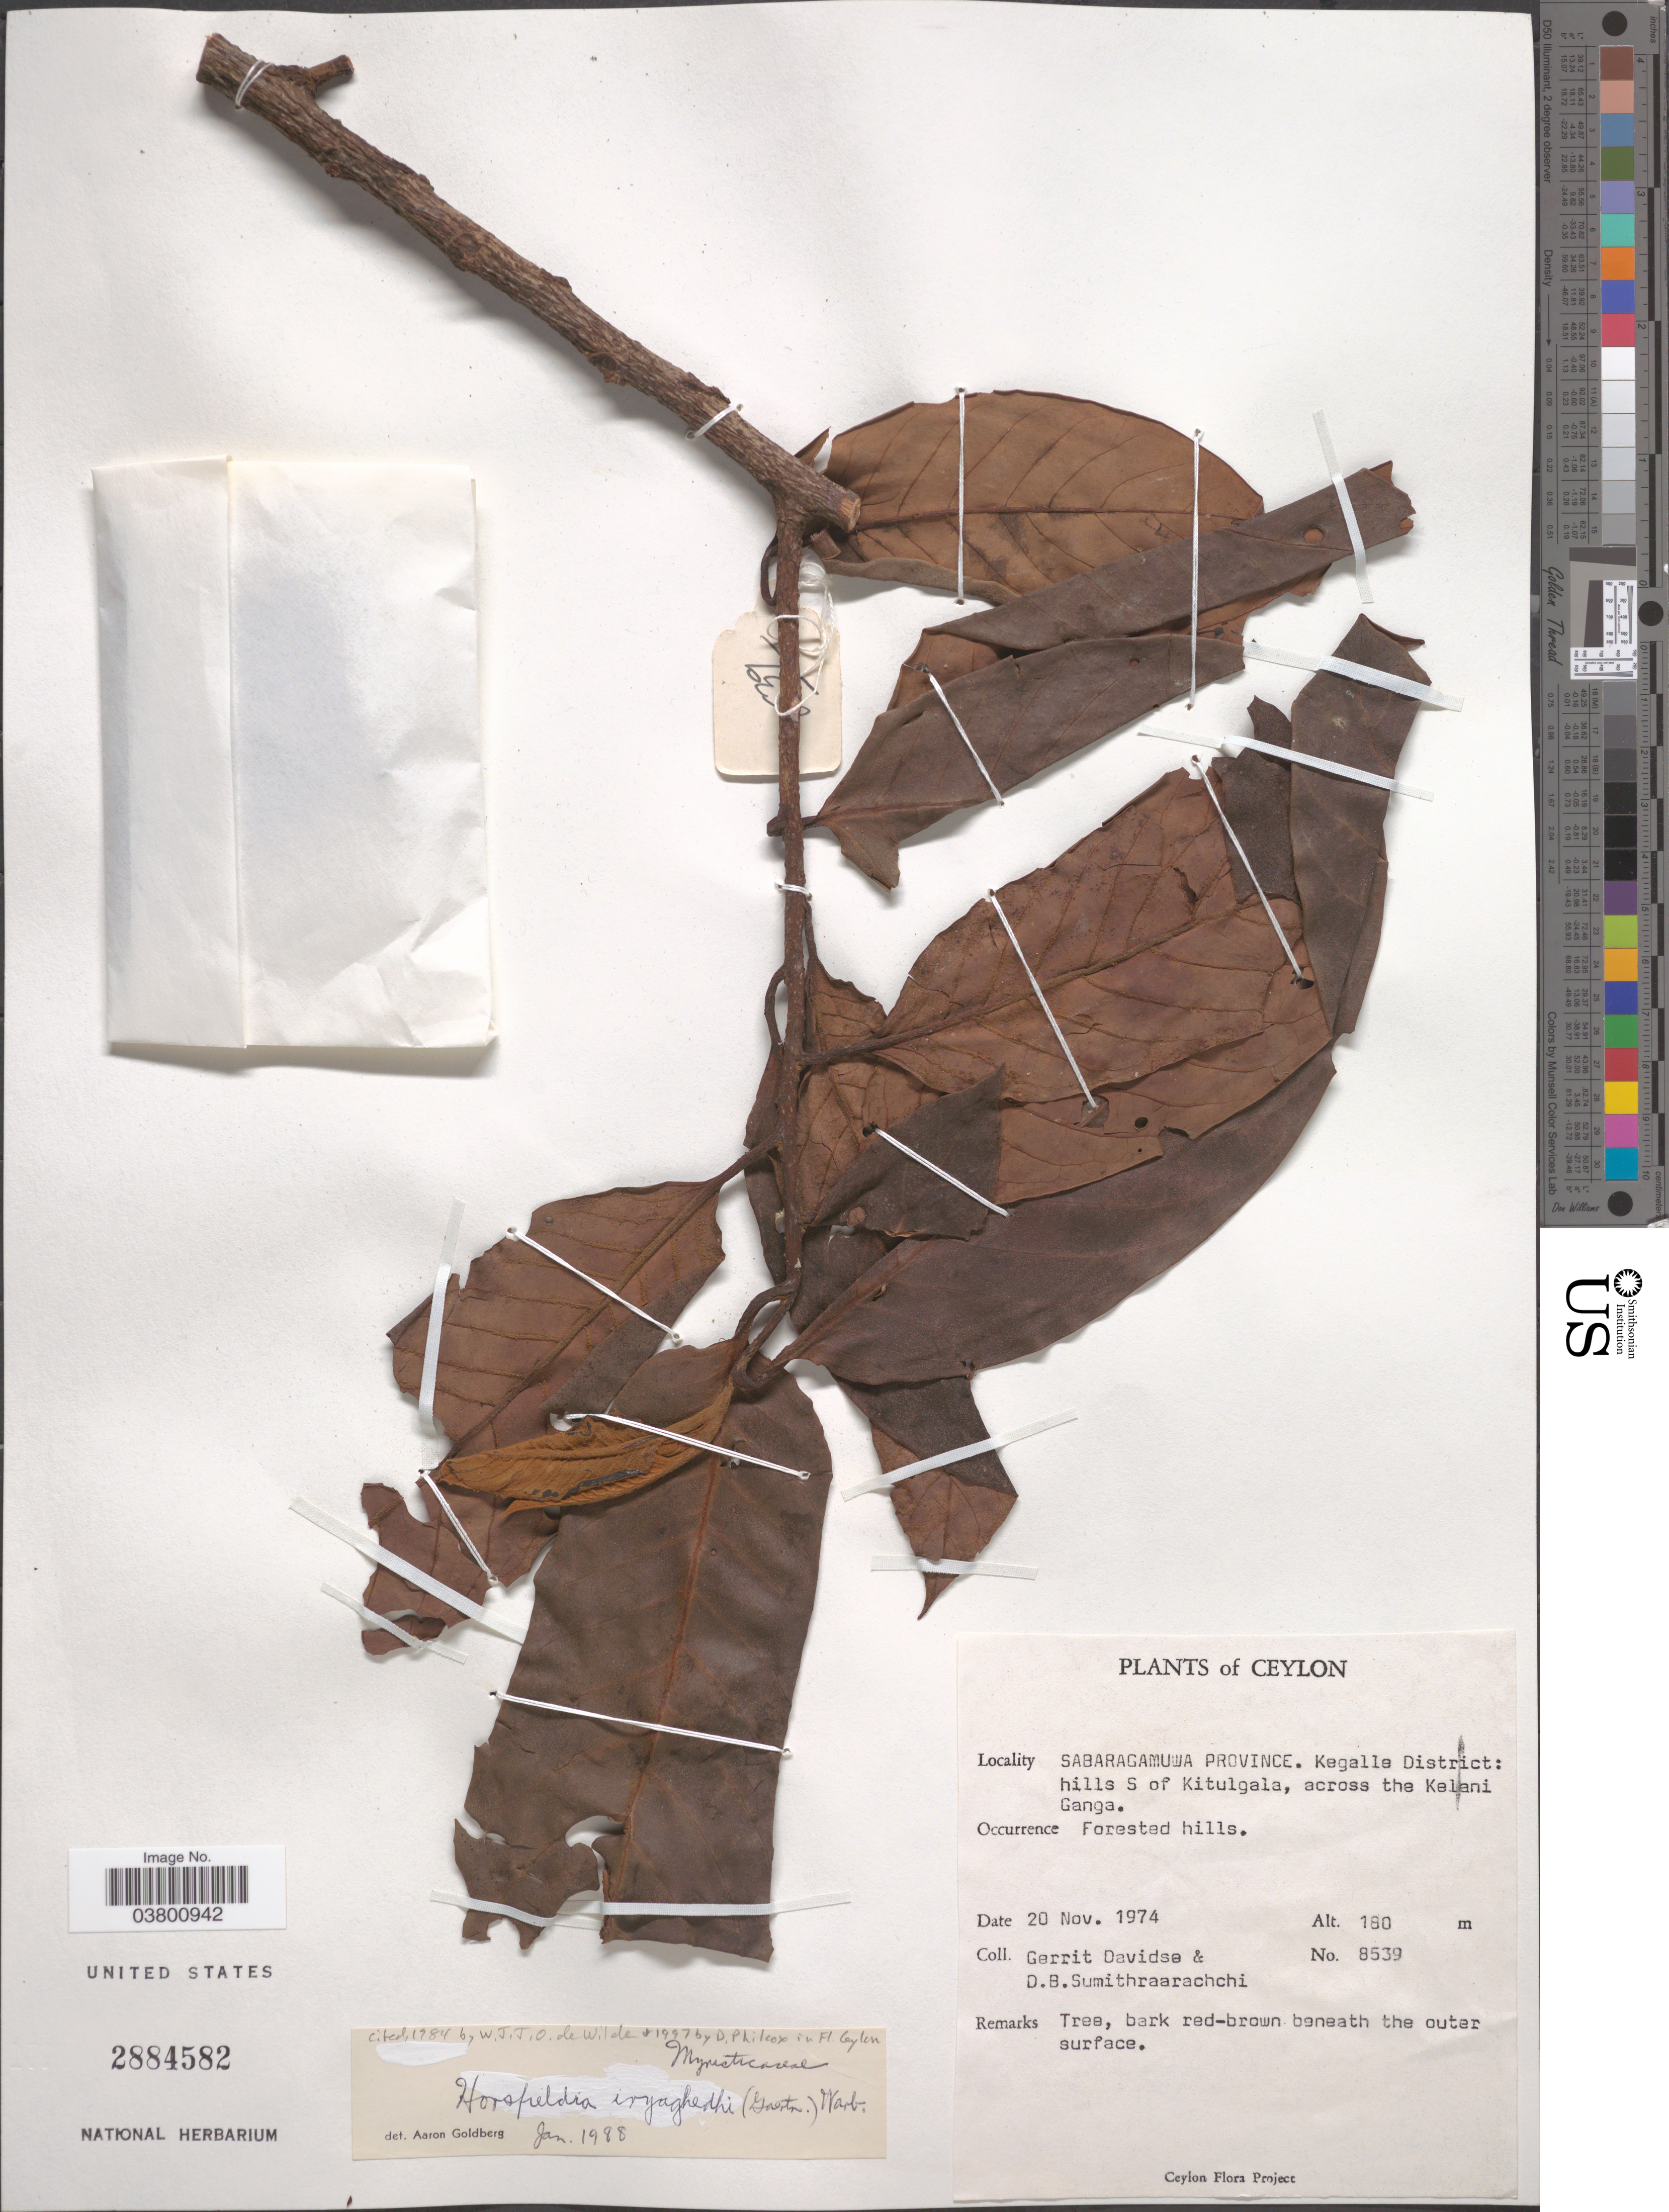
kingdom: Plantae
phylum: Tracheophyta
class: Magnoliopsida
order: Magnoliales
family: Myristicaceae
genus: Horsfieldia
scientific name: Horsfieldia iryaghedhi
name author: (Gaertn.) Warb.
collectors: G. Davidse & D. B. Sumithraarachchi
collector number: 8539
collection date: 1974-11-20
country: Sri Lanka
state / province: Sabaragamuwa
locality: Ceylon. Kegalle District: hills S of Kitulgala, across the Kelani Ganga.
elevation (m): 180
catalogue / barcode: US 2884582